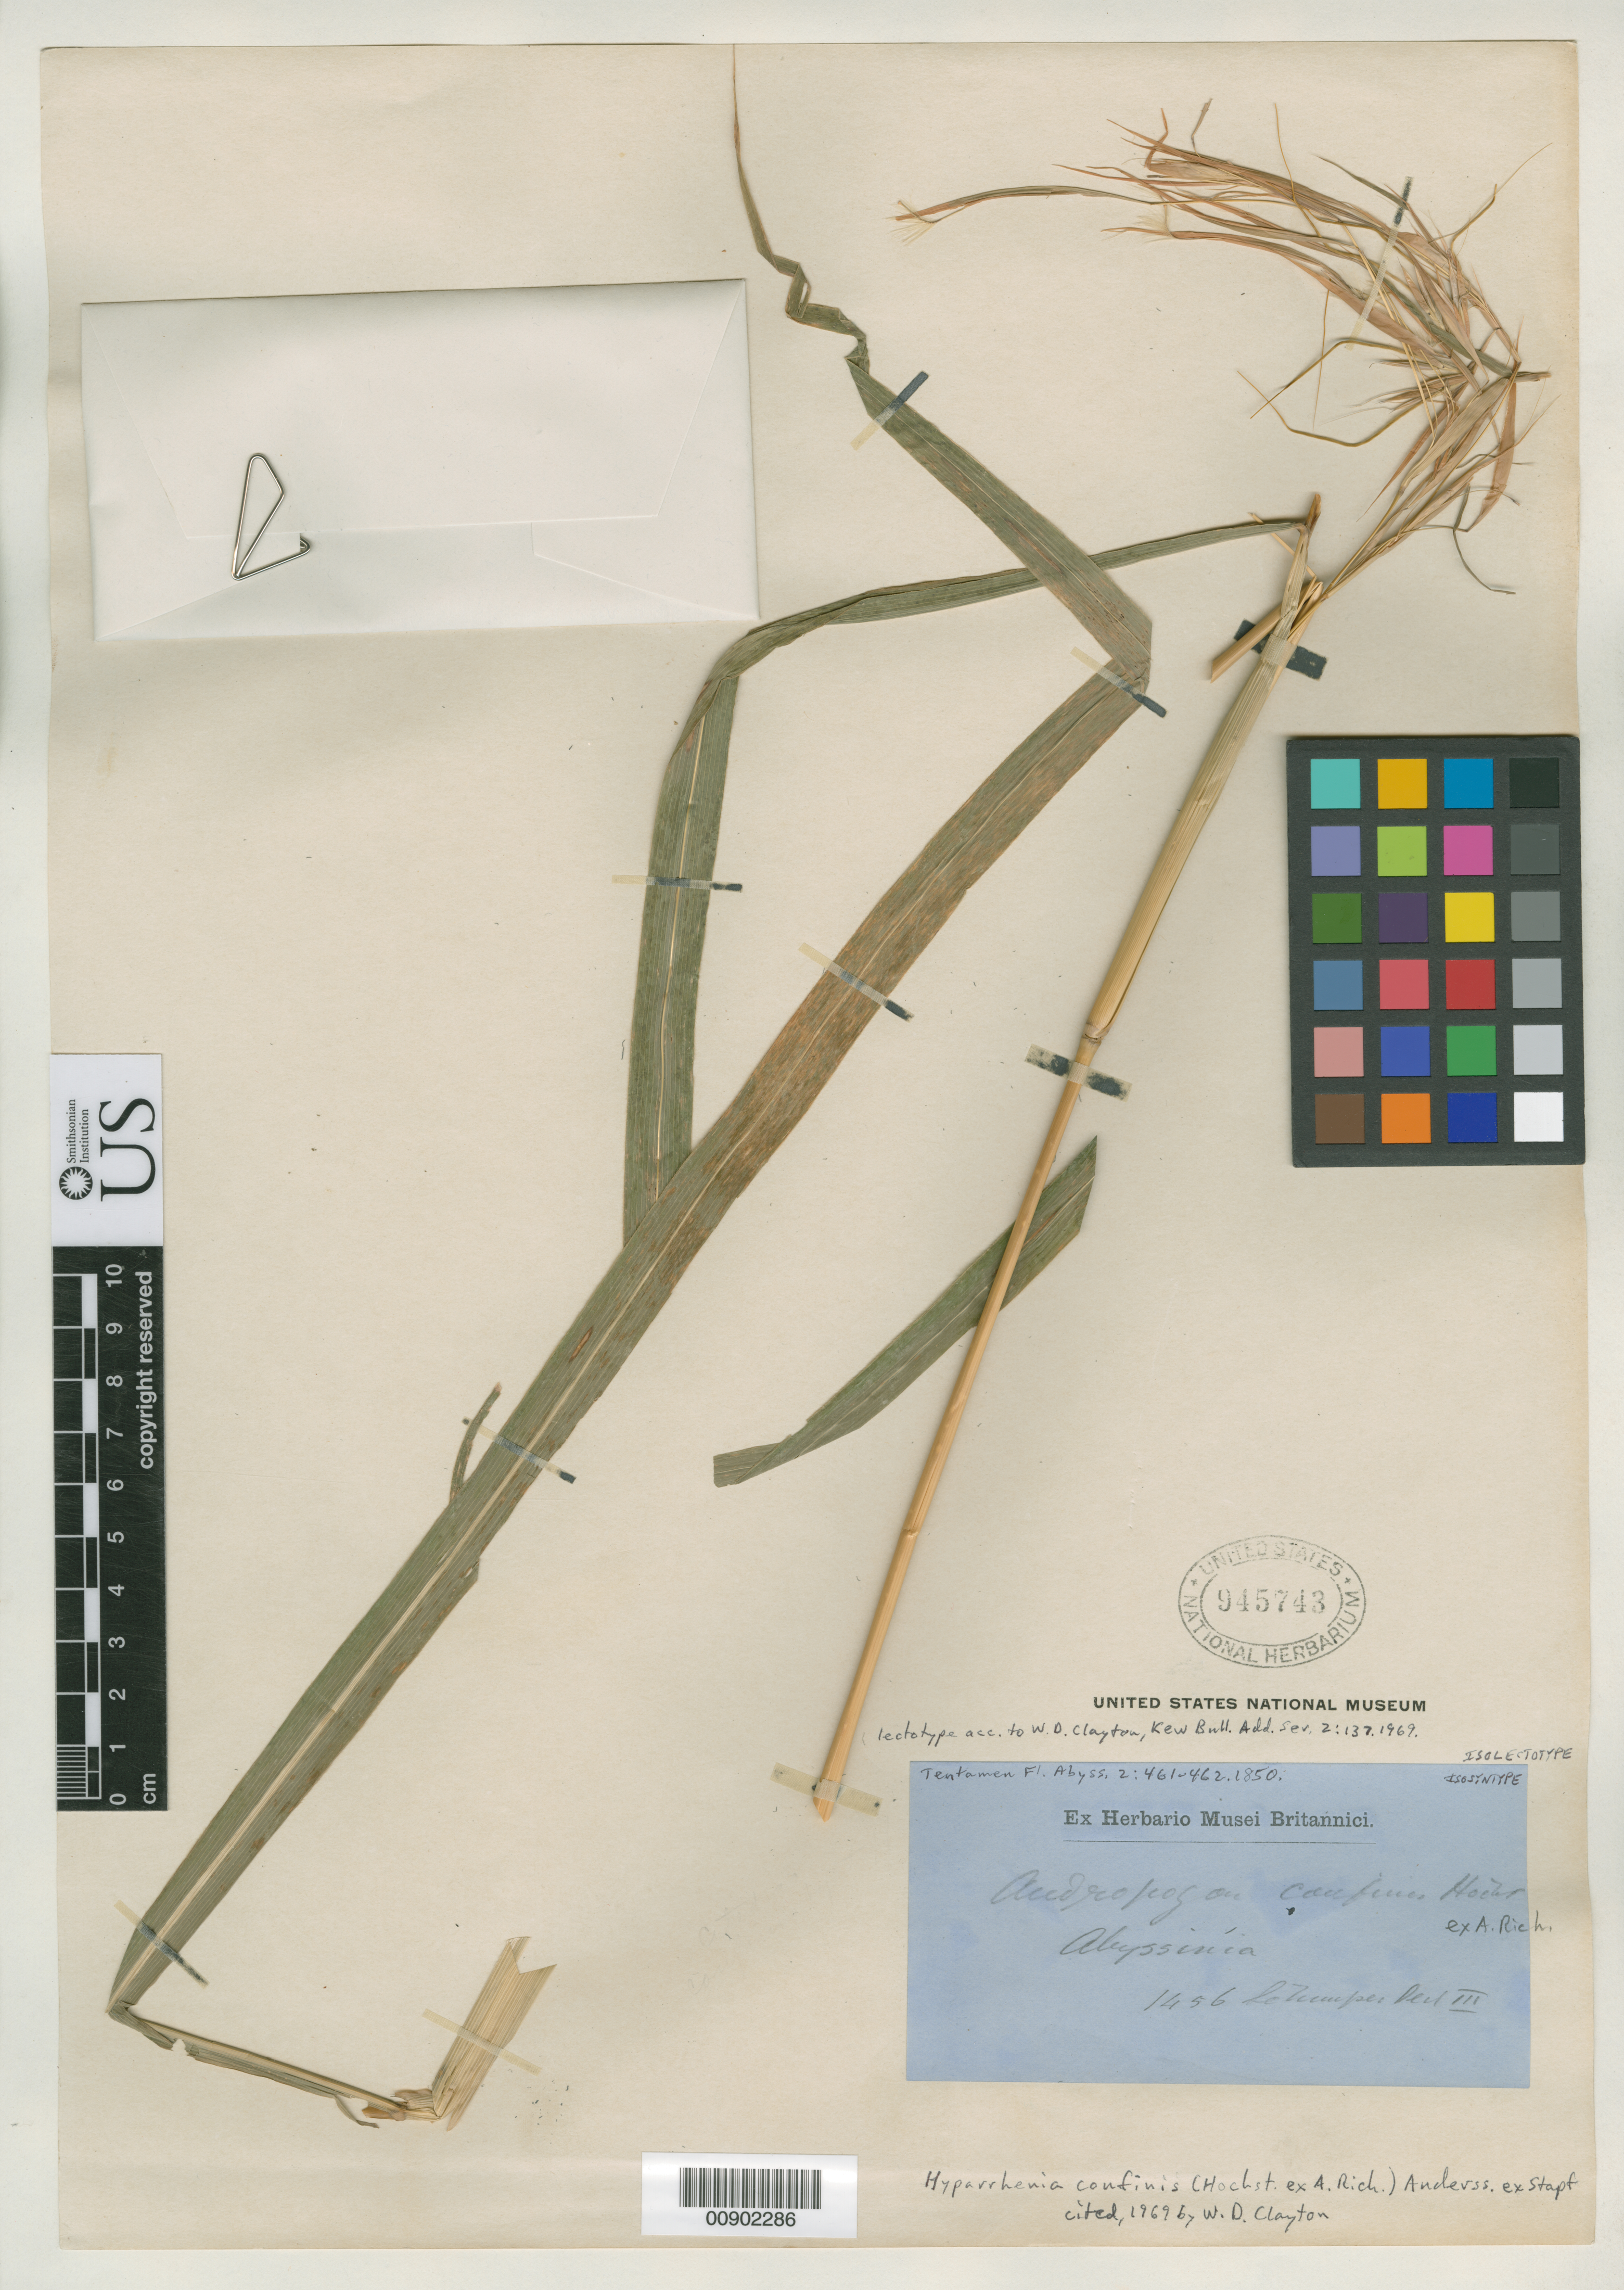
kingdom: Plantae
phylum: Tracheophyta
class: Liliopsida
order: Poales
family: Poaceae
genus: Andropogon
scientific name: Andropogon confinis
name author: Hochst. ex A. Rich.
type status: Isolectotype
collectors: G. W. Schimper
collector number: III 1456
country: Ethiopia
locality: Abyssinia.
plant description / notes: Currently accepted name as cited by W.D. Clayton (1969).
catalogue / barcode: US 945743